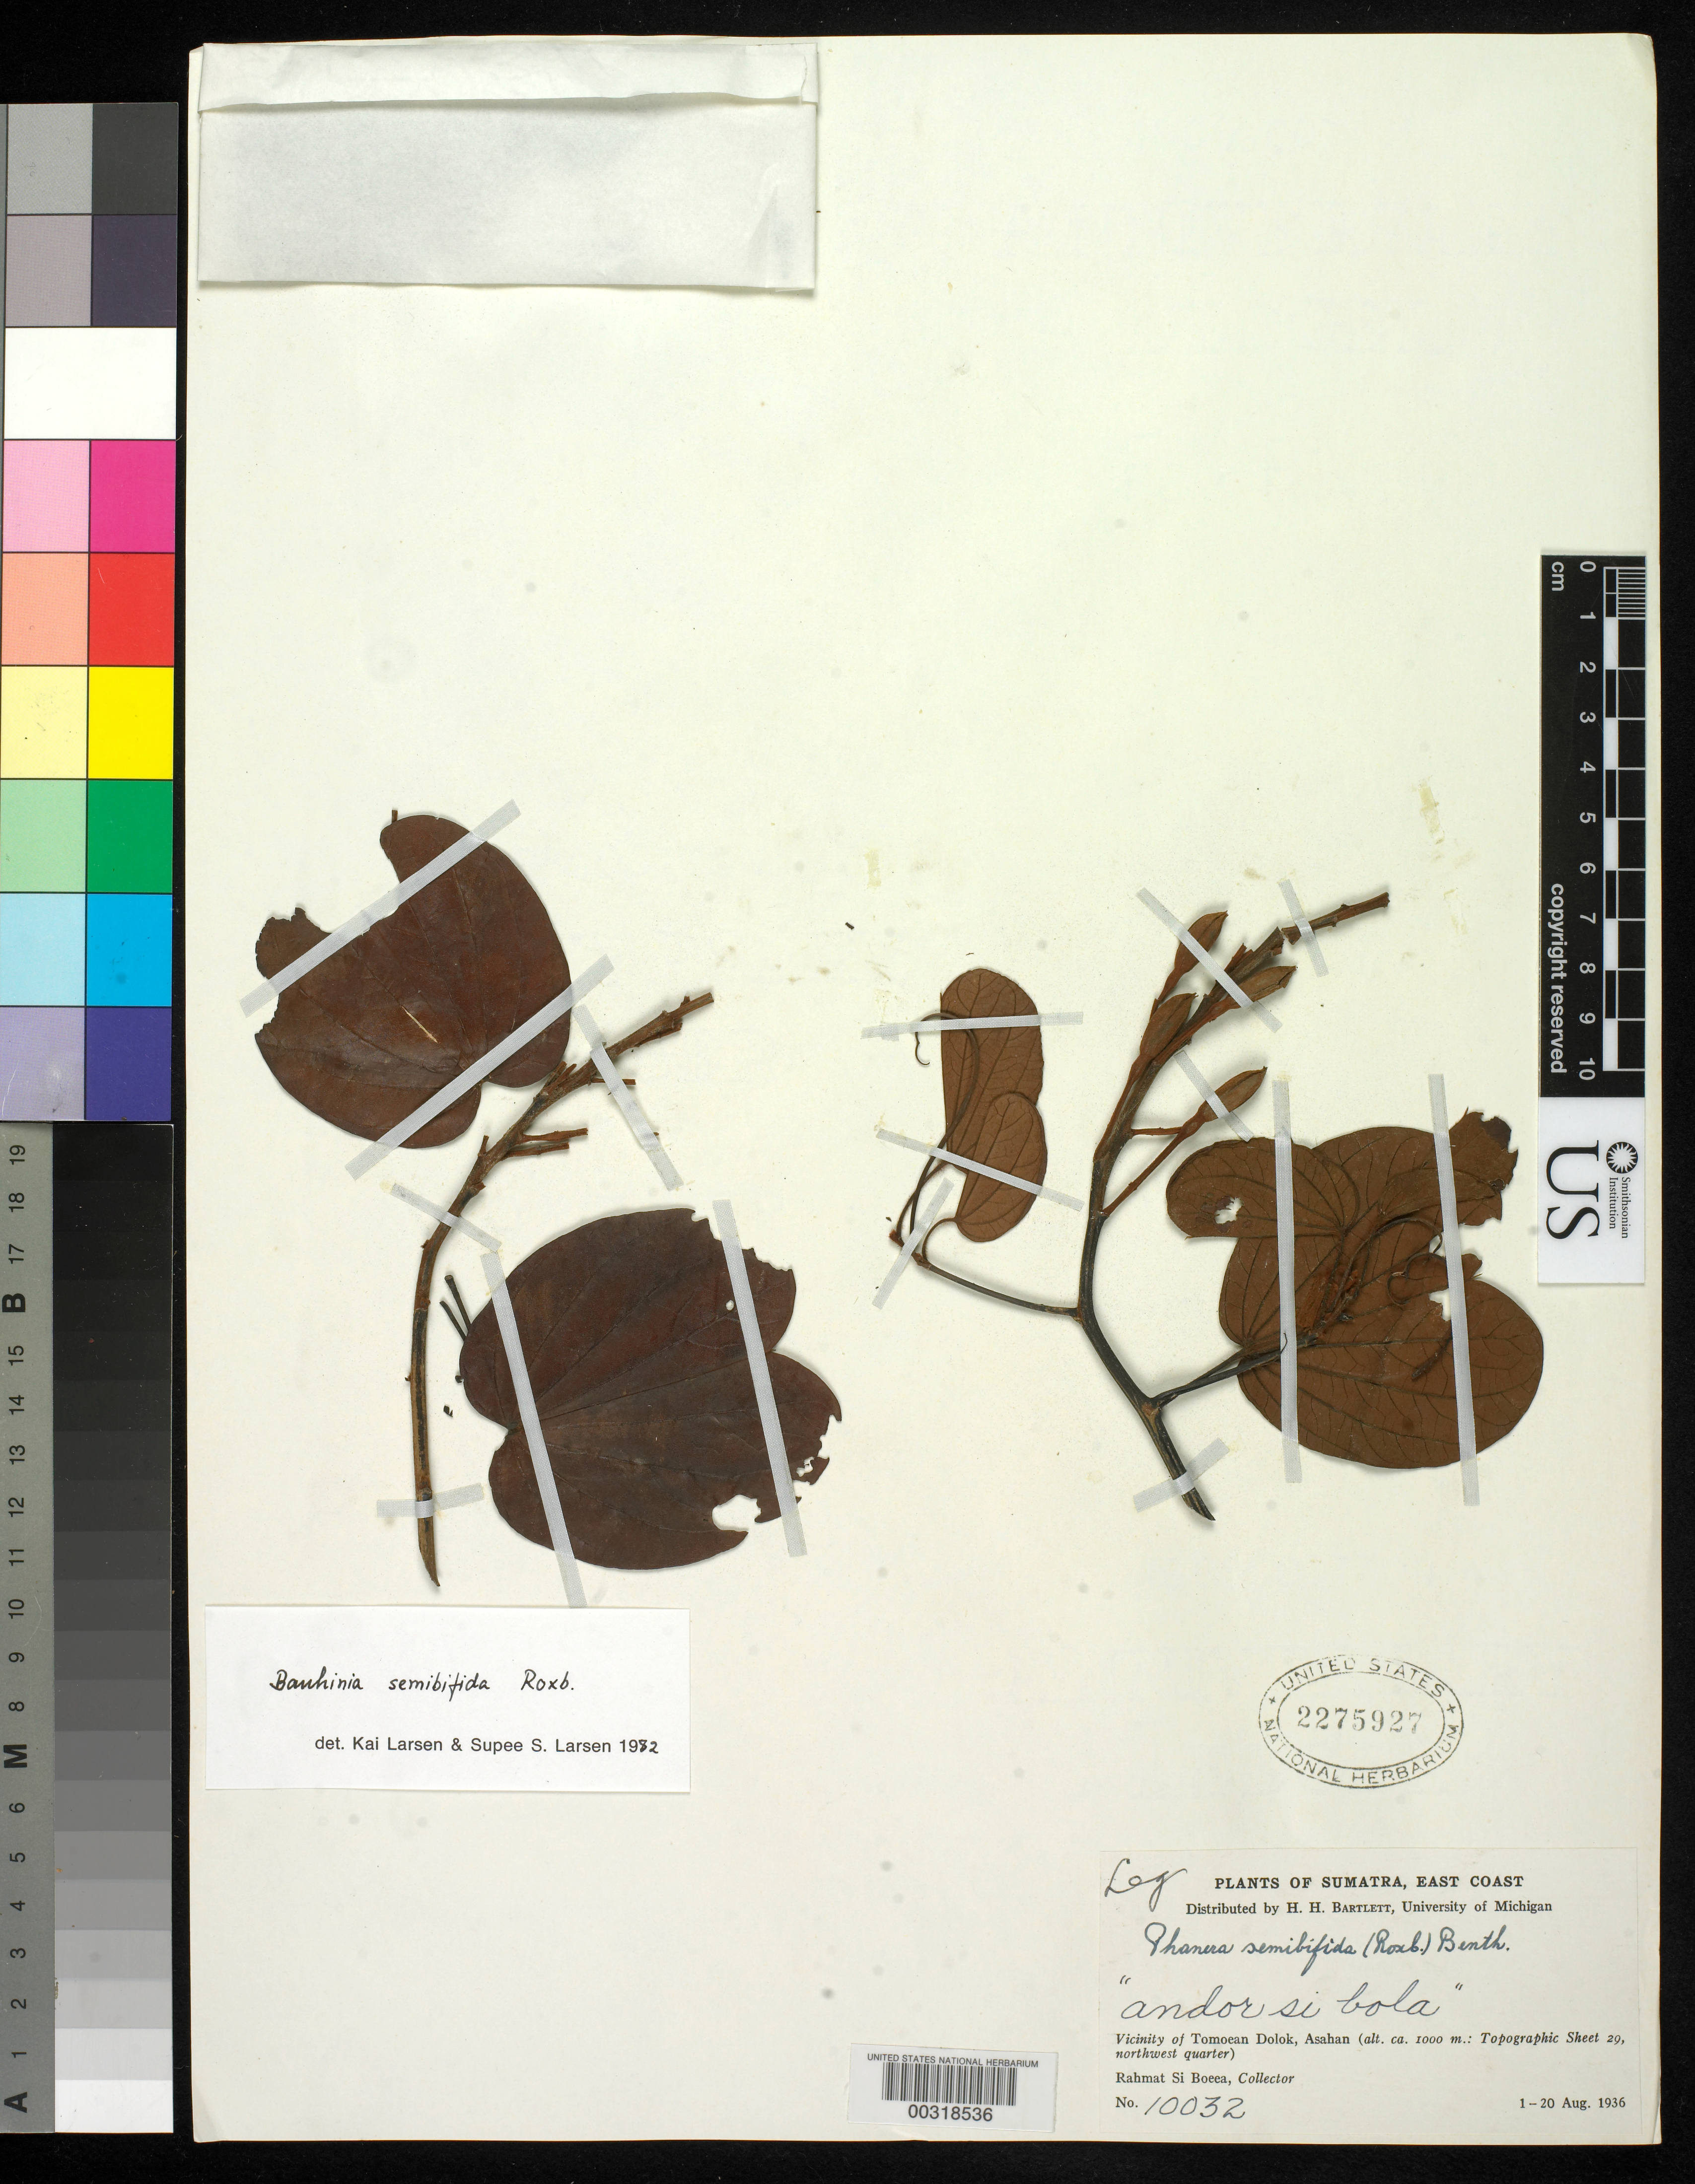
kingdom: Plantae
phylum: Tracheophyta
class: Magnoliopsida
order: Fabales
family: Fabaceae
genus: Phanera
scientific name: Phanera semibifida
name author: (Roxb.) Benth.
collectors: Rahmat Si Boeea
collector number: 10032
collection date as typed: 01 Aug 1936 to 20 Aug 1936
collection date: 1936-08-01/1936-08-20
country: Indonesia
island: Sumatra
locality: Vicinity of tomoean dolok, asahan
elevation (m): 1000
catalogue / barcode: US 2275927